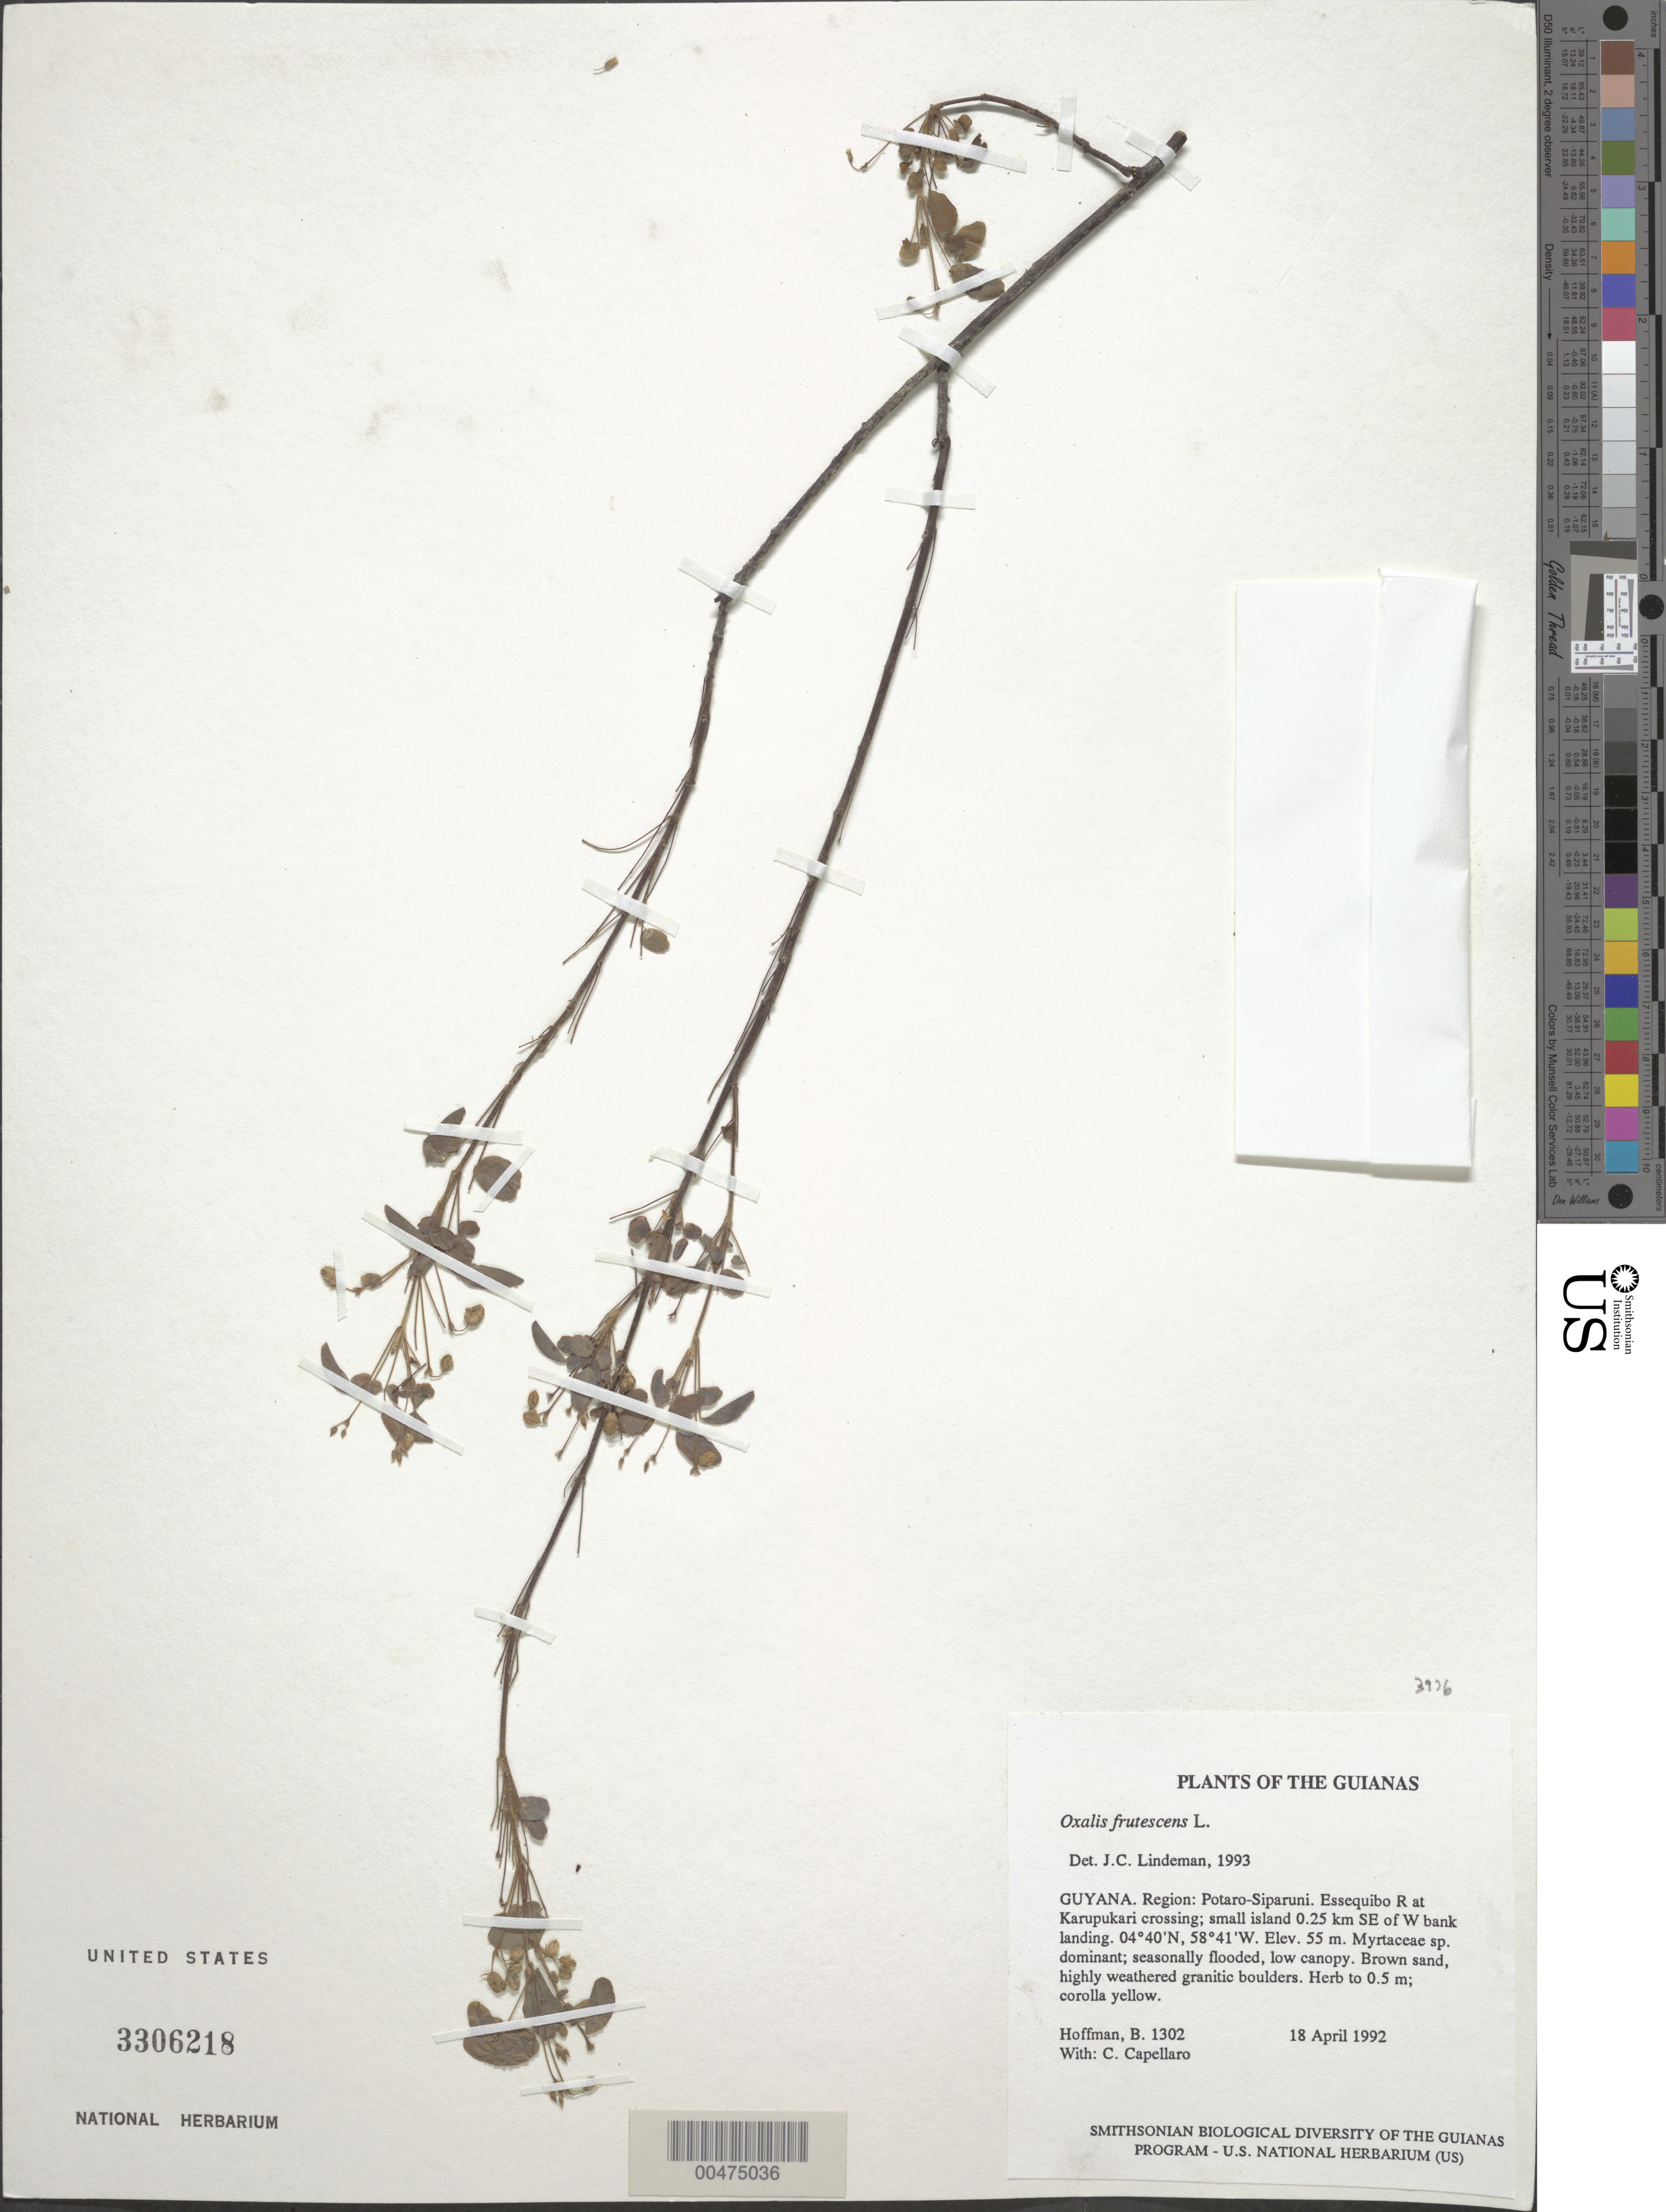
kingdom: Plantae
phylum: Tracheophyta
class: Magnoliopsida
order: Oxalidales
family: Oxalidaceae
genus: Oxalis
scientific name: Oxalis frutescens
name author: L.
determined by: Lindeman, J. C.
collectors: B. Hoffman & C. Capellaro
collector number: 1302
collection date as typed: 18 April 1992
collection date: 1992-04-18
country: Guyana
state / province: Potaro-Siparuni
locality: Essequibo River at Karupukari crossing; beach on Indian House island, 1 km N. Iwokrama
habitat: Myrtaceae sp. dominant; seasonally flooded, low canopy. Brown sand, highly weathered granitic boulders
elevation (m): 55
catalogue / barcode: US 3306218